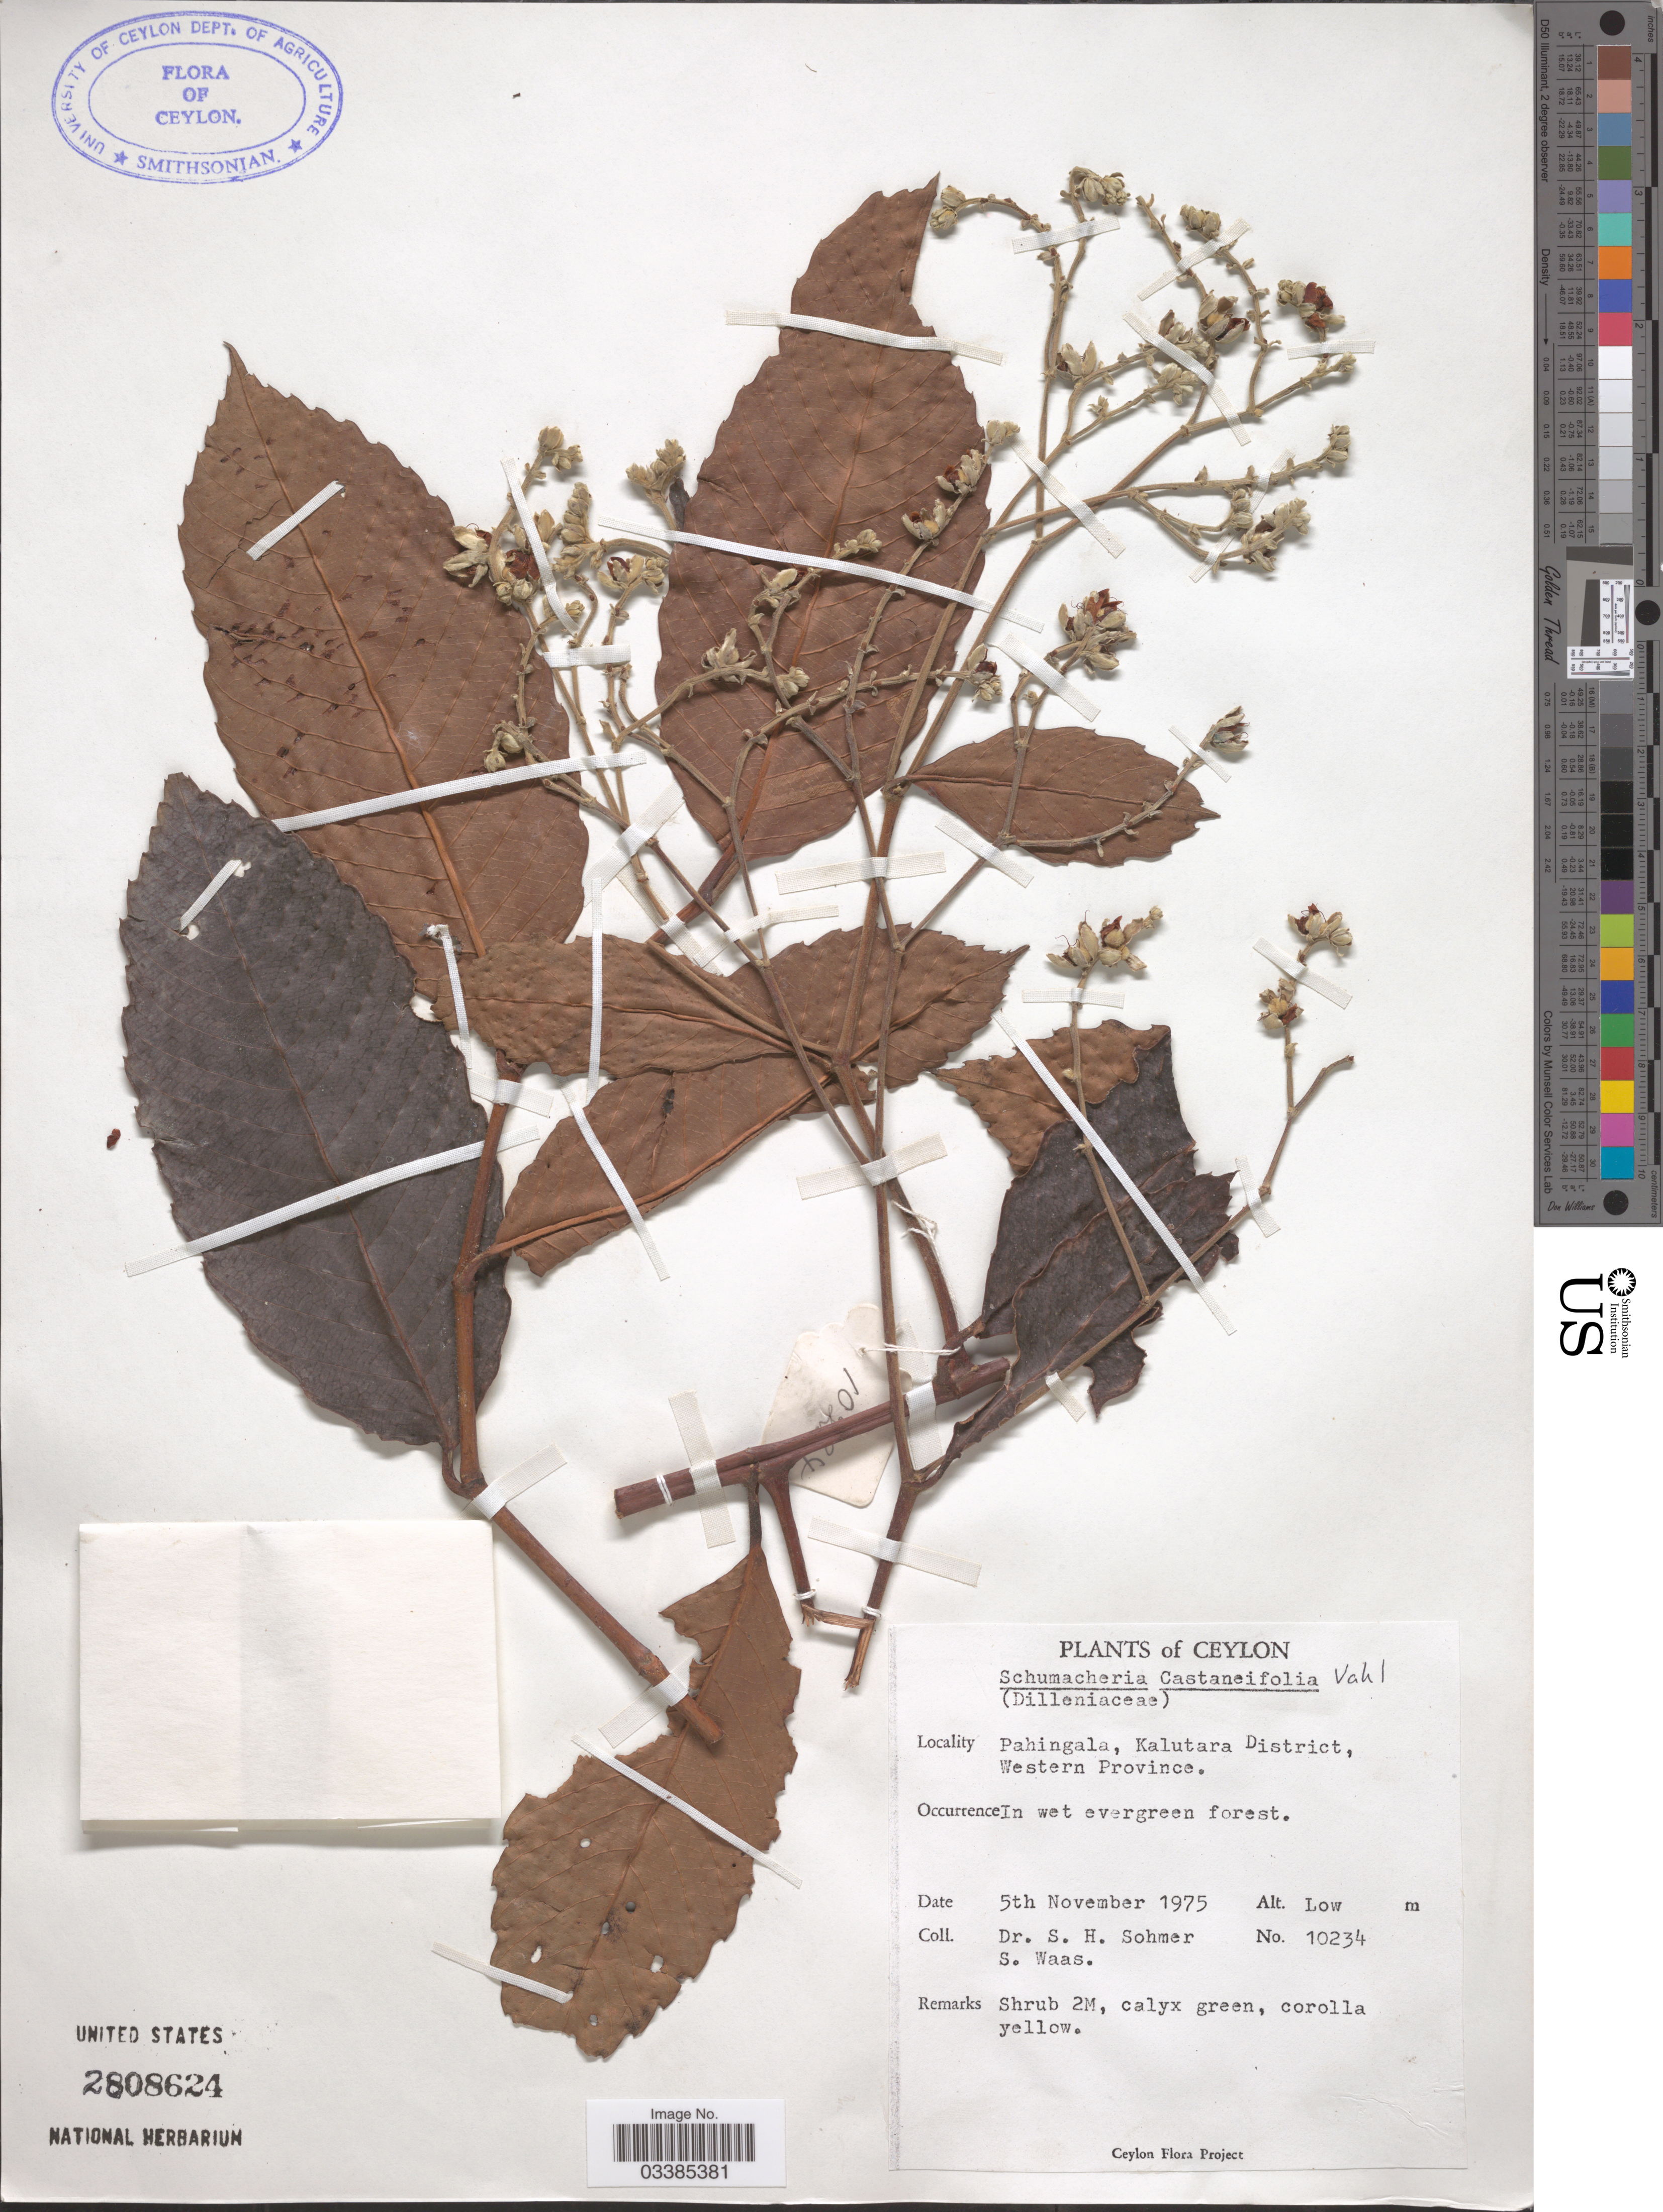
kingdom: Plantae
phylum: Tracheophyta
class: Magnoliopsida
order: Dilleniales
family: Dilleniaceae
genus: Schumacheria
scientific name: Schumacheria castaneifolia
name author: Vahl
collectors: S. H. Sohmer & S. Waas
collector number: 10234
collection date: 1975-11-05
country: Sri Lanka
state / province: Western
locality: Ceylon. Pahingala, Kalutara District.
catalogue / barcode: US 2808624